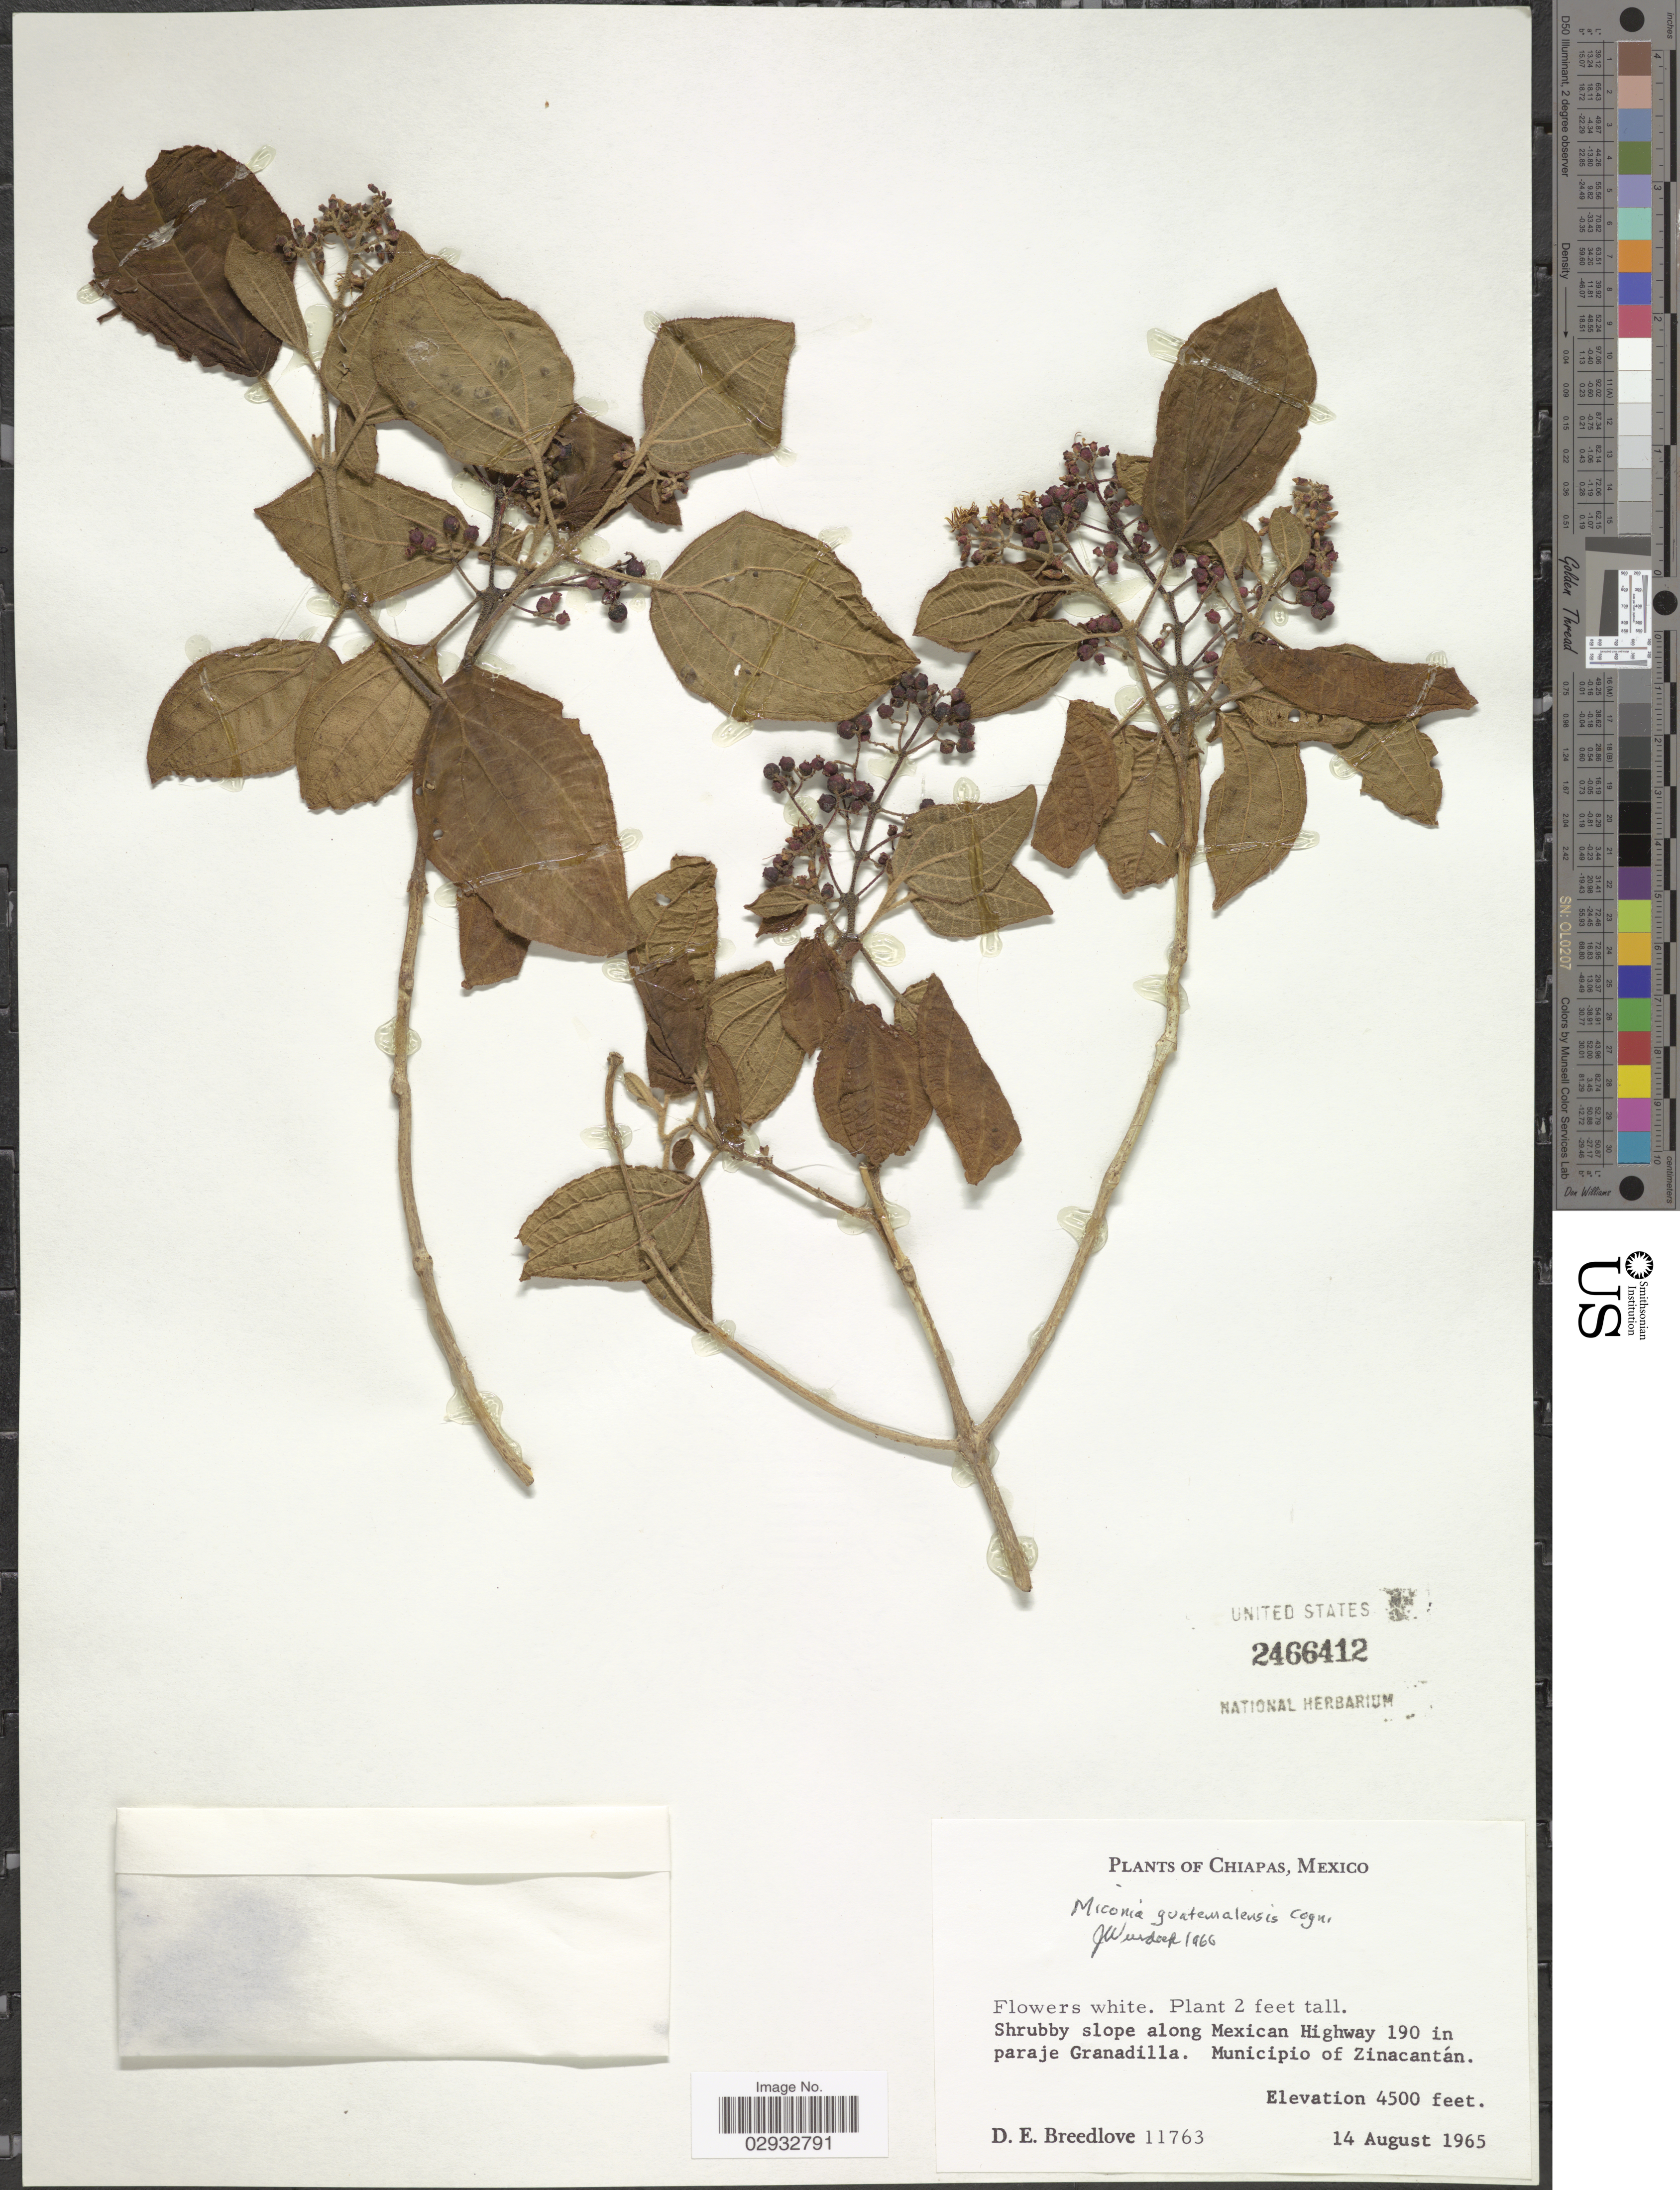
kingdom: Plantae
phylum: Tracheophyta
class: Magnoliopsida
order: Myrtales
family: Melastomataceae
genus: Miconia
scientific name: Miconia guatemalensis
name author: Cogn. in Donn. Sm.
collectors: D. E. Breedlove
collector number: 11763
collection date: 1965-08-14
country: Mexico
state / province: Chiapas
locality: Along Mexican Highway 190 in paraje Granadilla. Municipio of Zinacantán.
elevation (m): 1372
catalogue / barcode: US 2466412